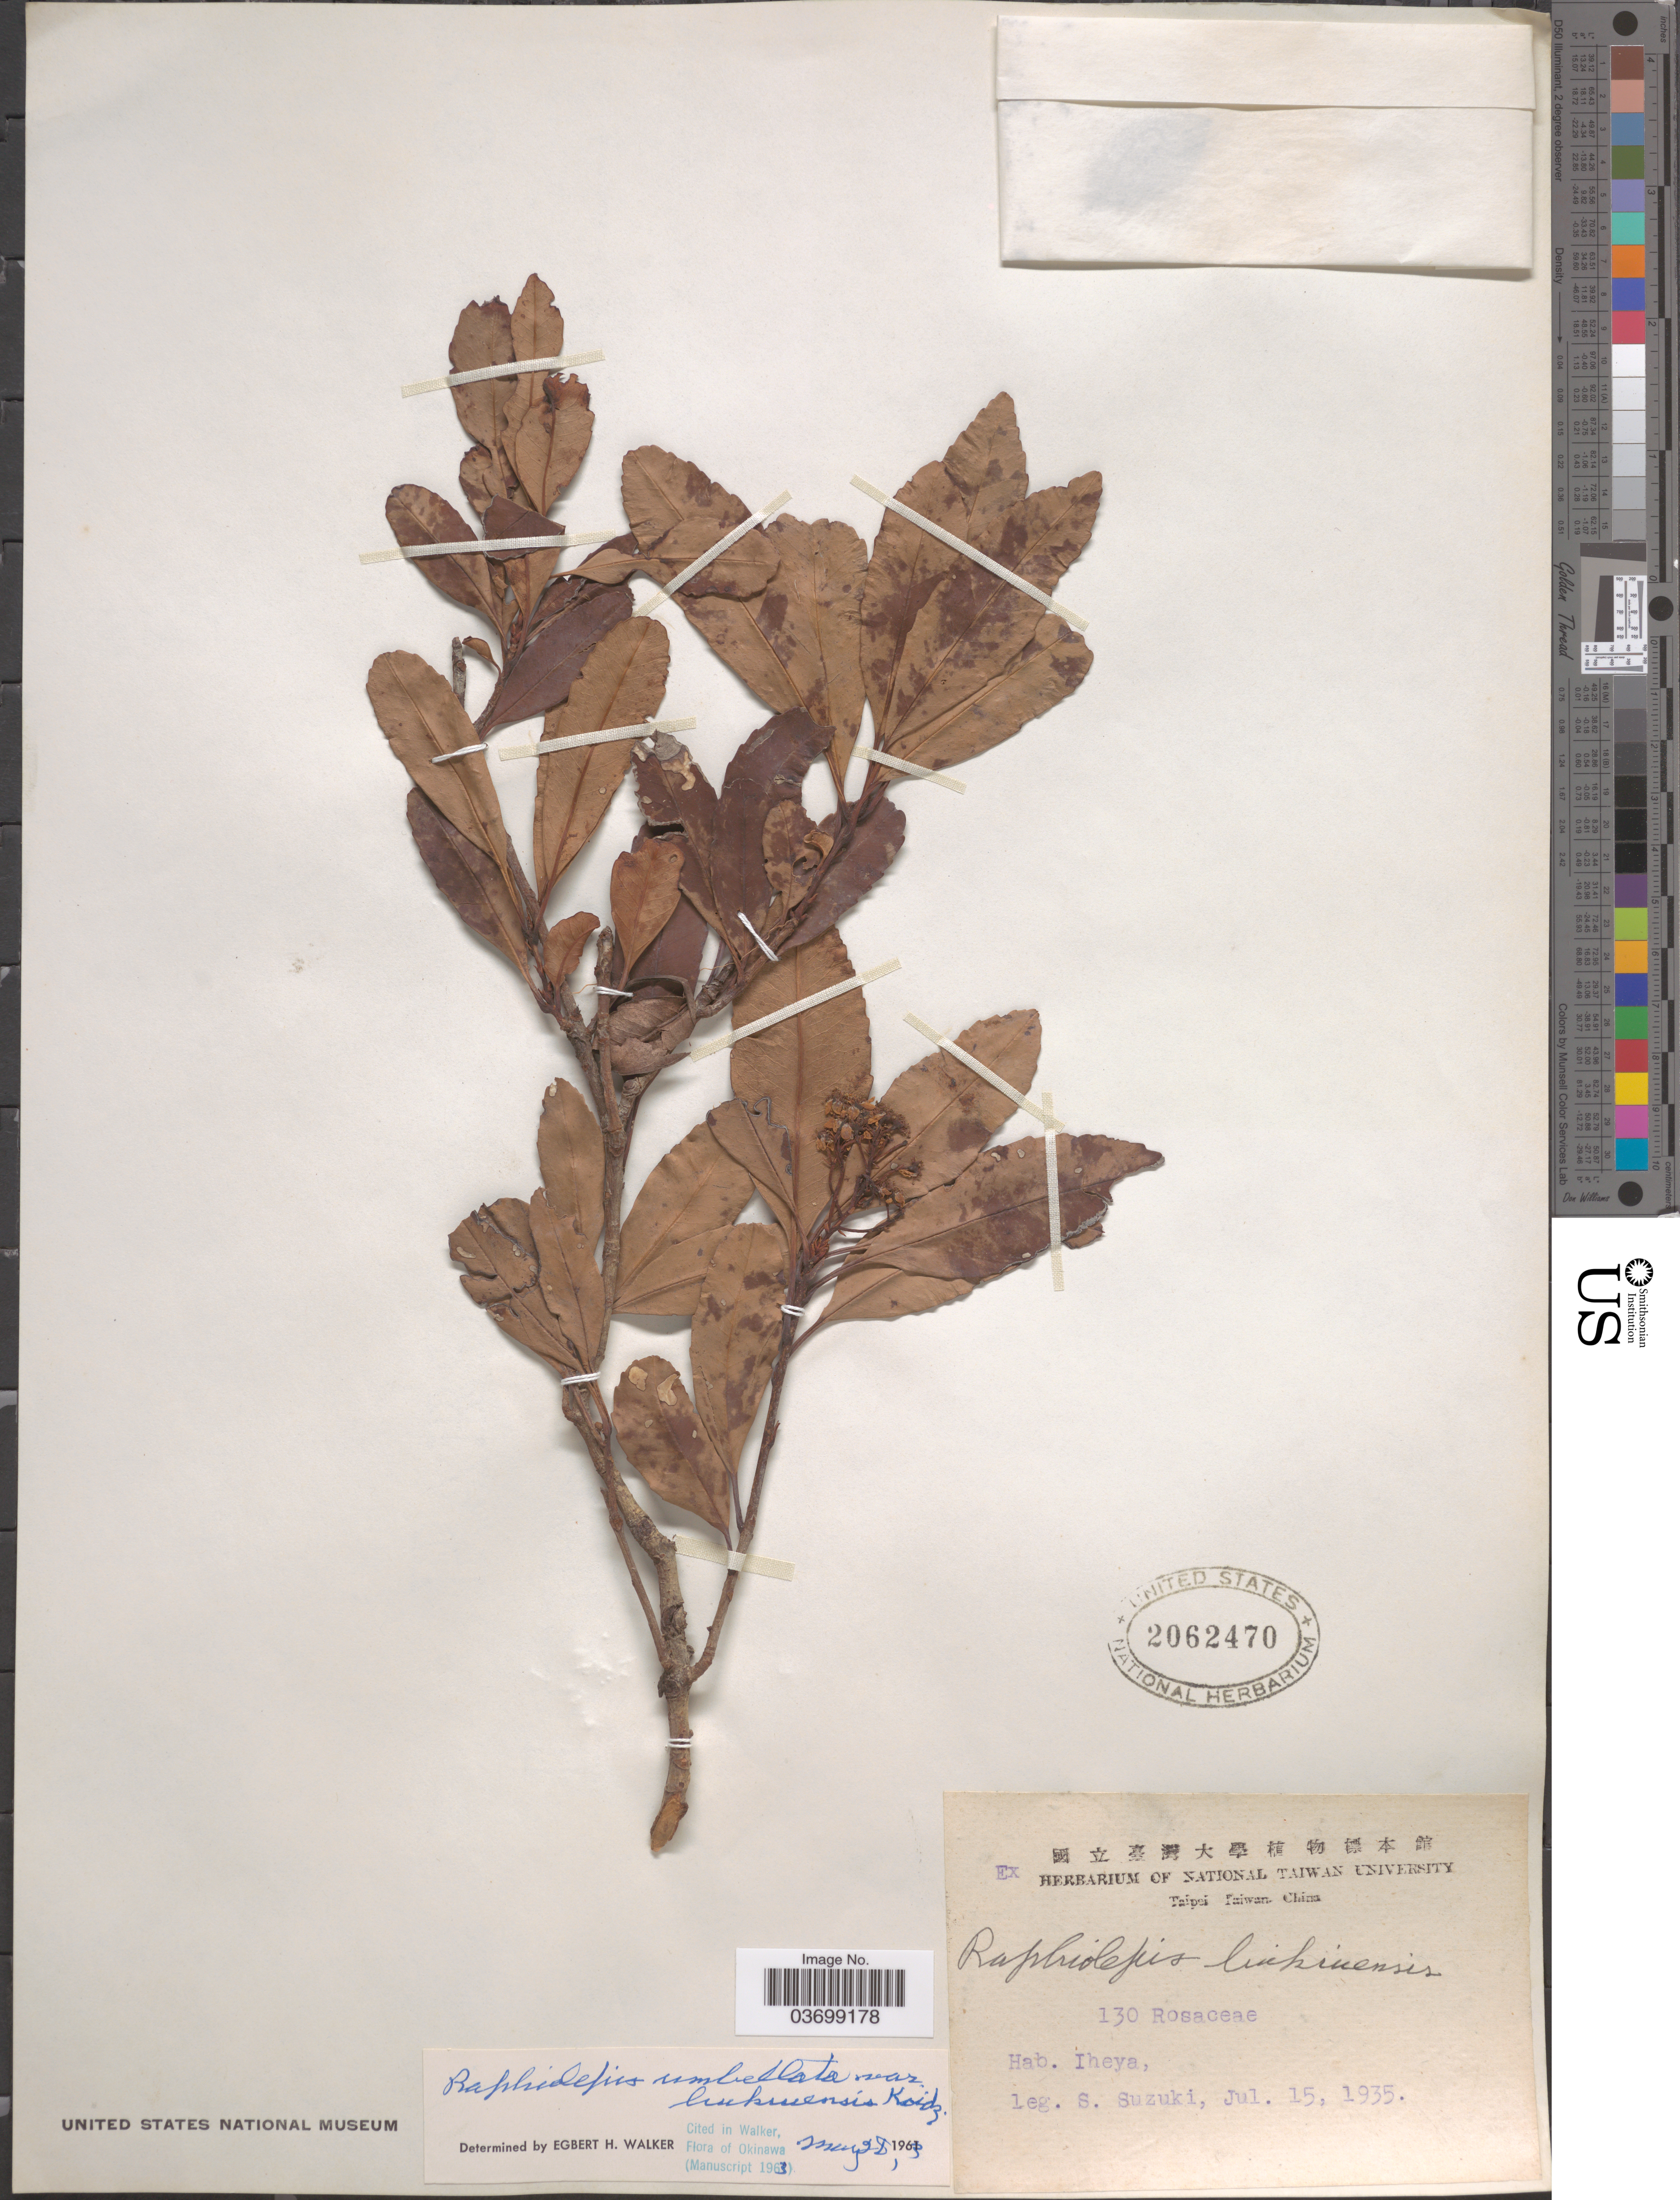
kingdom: Plantae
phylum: Tracheophyta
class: Magnoliopsida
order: Rosales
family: Rosaceae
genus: Rhaphiolepis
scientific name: Rhaphiolepis umbellata var. liukiuensis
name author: Koidz.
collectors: S. Suzuki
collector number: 130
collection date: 1935-07-15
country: Japan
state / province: Okinawa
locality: Iheya.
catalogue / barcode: US 2062470